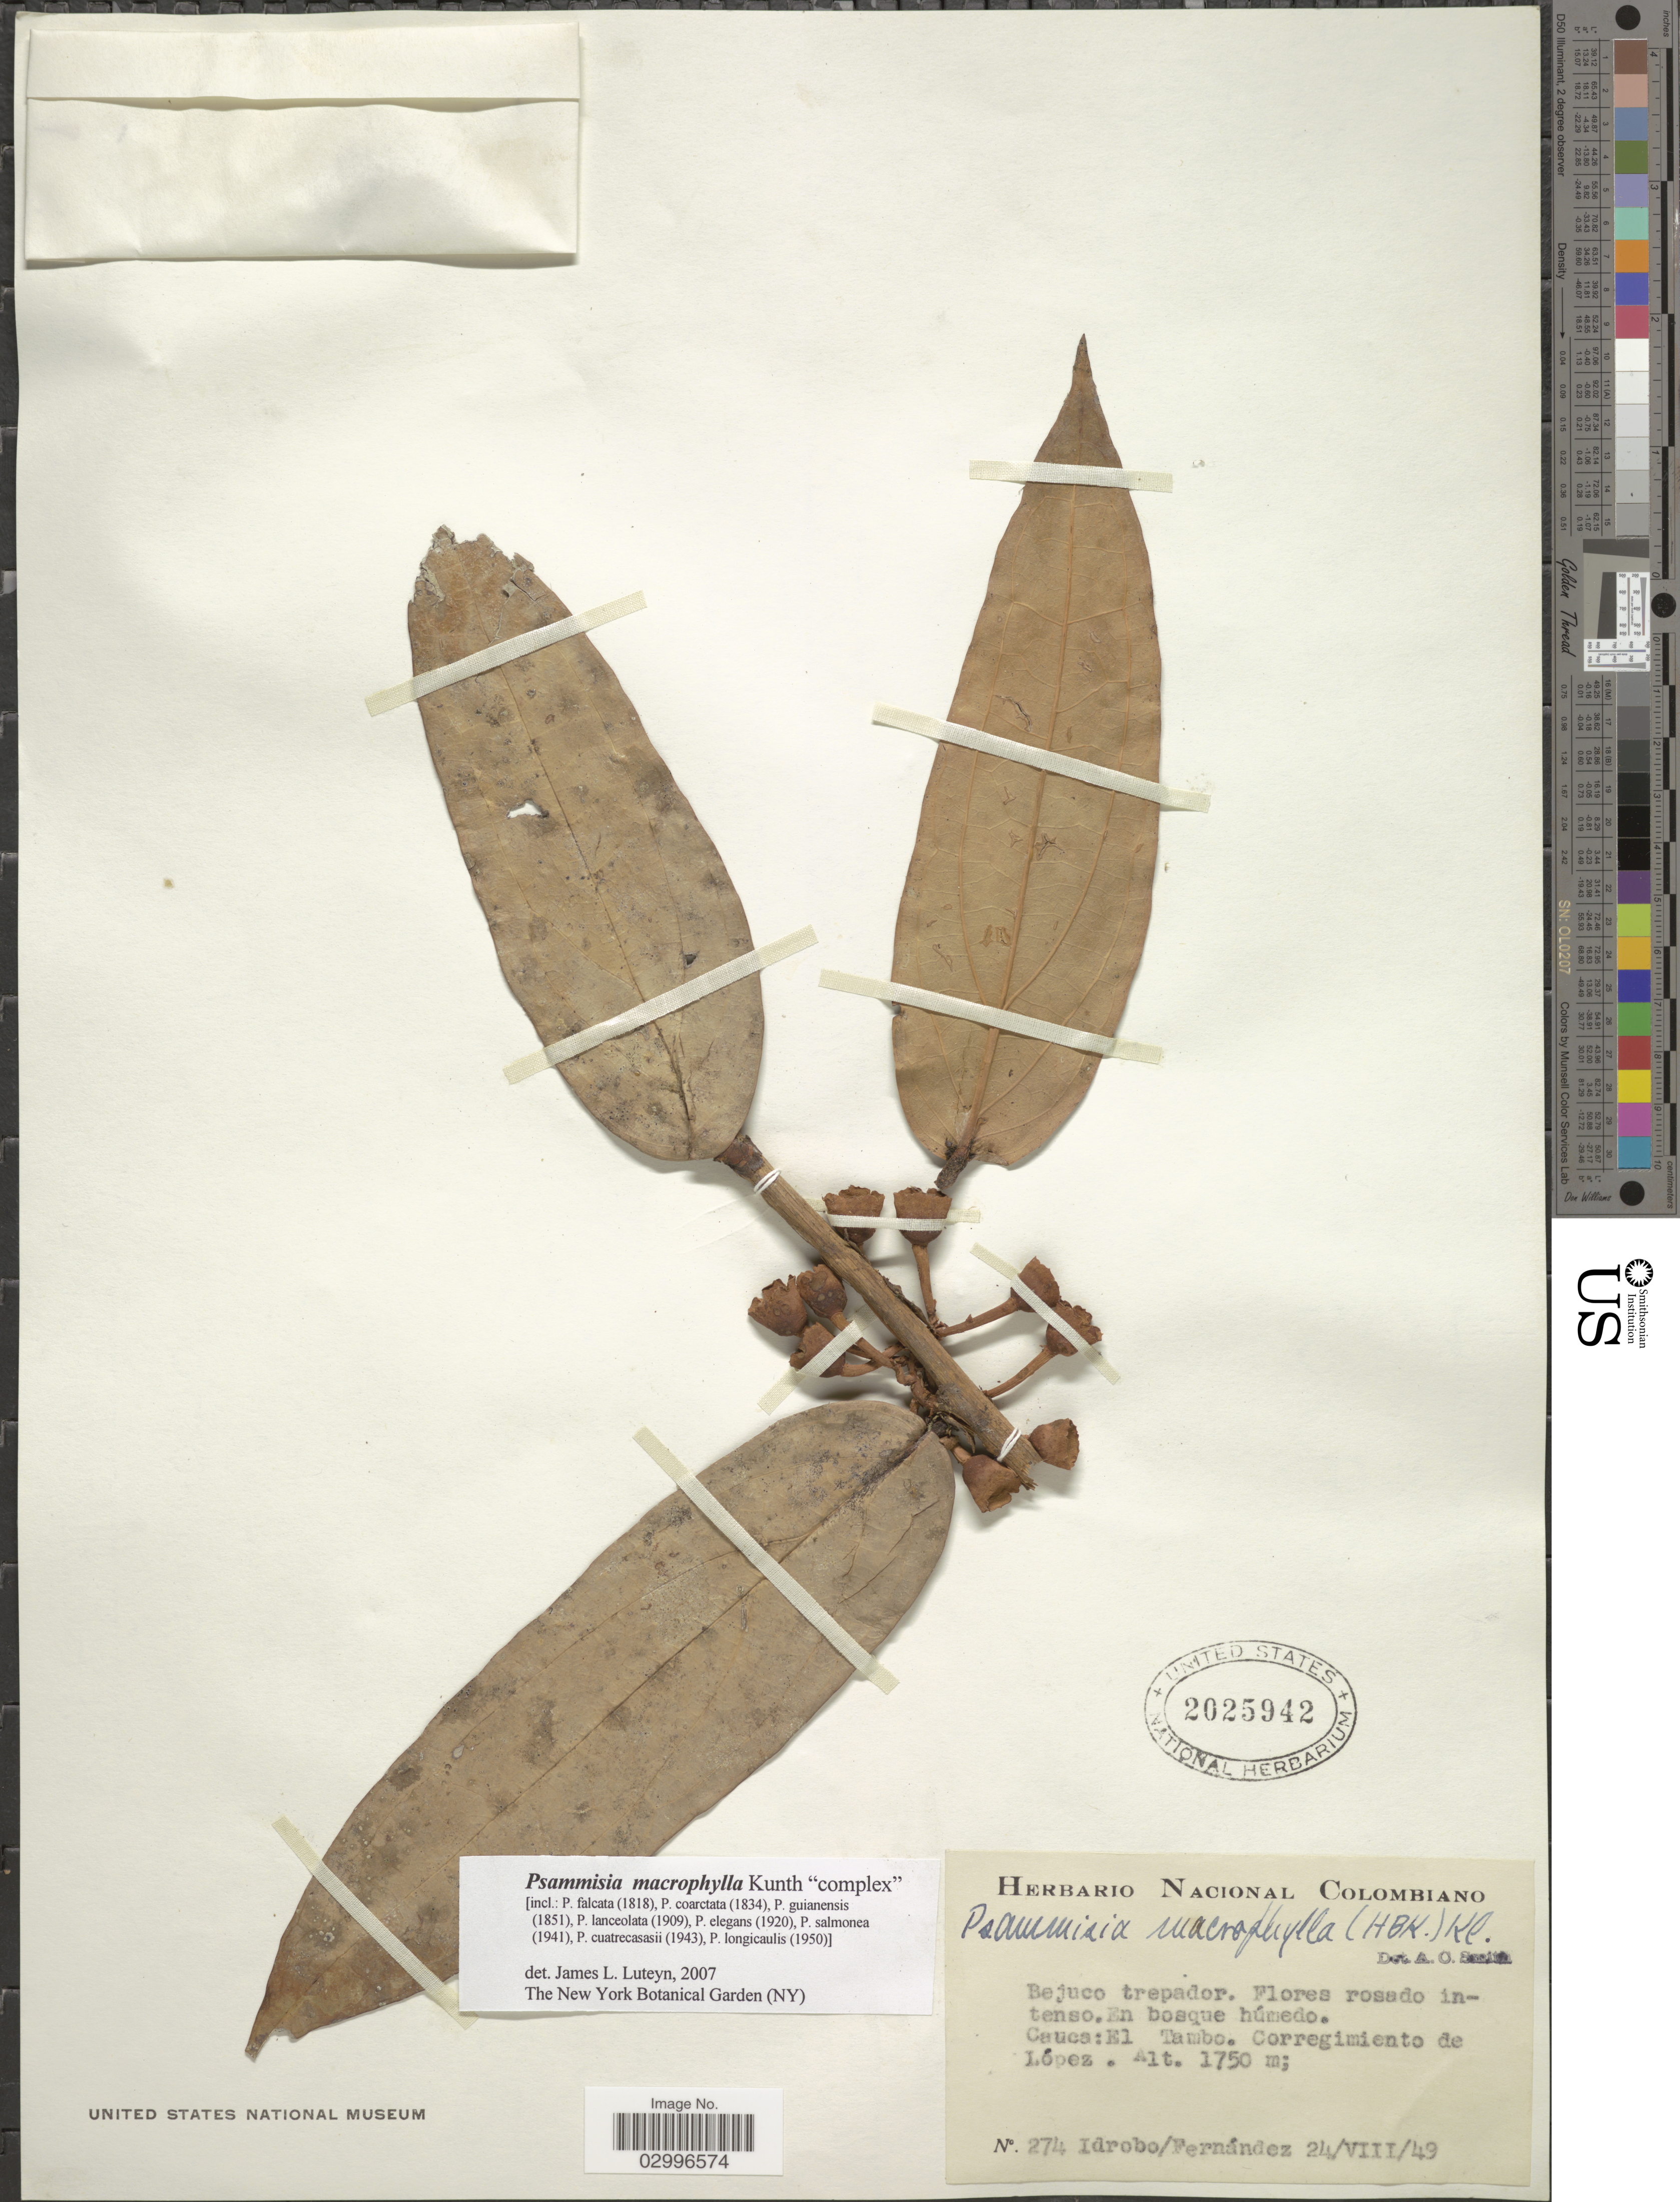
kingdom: Plantae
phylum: Tracheophyta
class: Magnoliopsida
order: Ericales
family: Ericaceae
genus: Psammisia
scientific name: Psammisia macrophylla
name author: (Kunth) Klotzsch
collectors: -- Idrobo & -- Fernandez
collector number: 274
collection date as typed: Transcribed d/m/y: 24/8/49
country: Colombia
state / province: Cauca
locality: El Tambo. Corregimiento de López.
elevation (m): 1750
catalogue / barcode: US 2025942